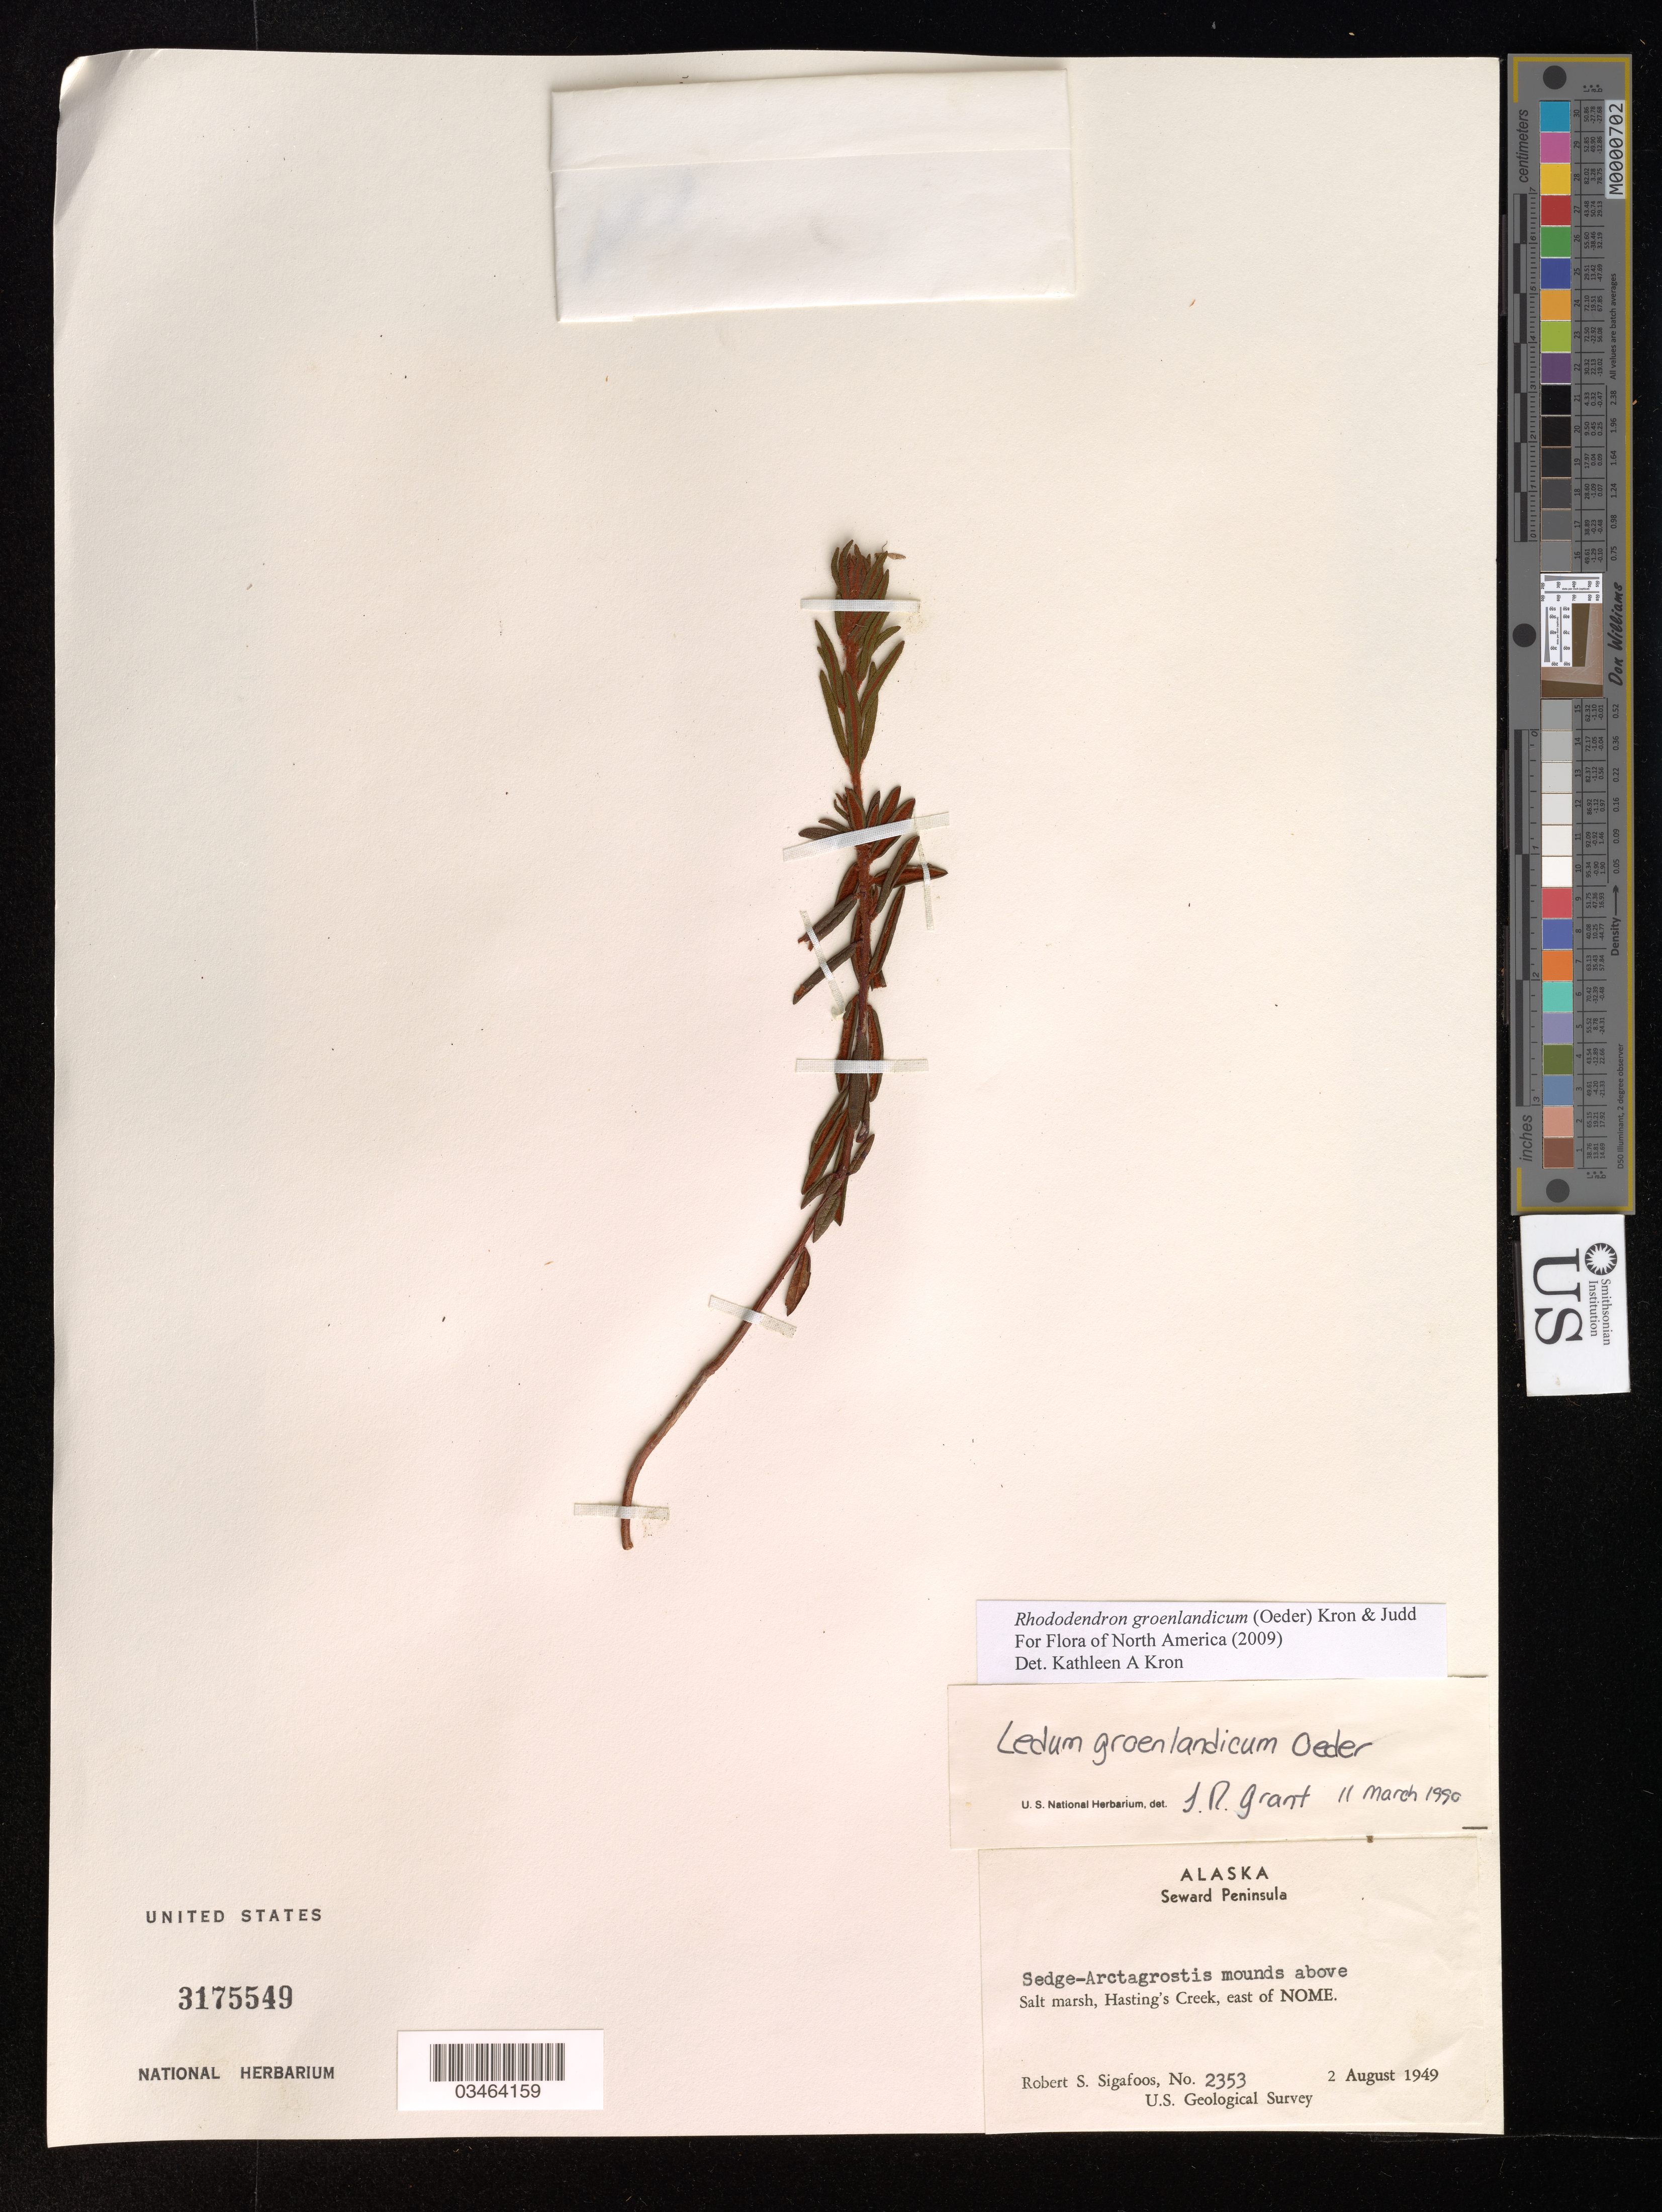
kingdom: Plantae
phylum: Tracheophyta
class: Magnoliopsida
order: Ericales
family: Ericaceae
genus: Rhododendron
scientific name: Rhododendron groenlandicum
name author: (Oeder) Kron & Judd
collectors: R. Sigafoos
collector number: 2353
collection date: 1949-08-02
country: United States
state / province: Alaska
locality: Seward Peninsula. Salt marsh, Hasting's Creek, east of Nome. U.S. Geological Survey.?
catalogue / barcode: US 3175549